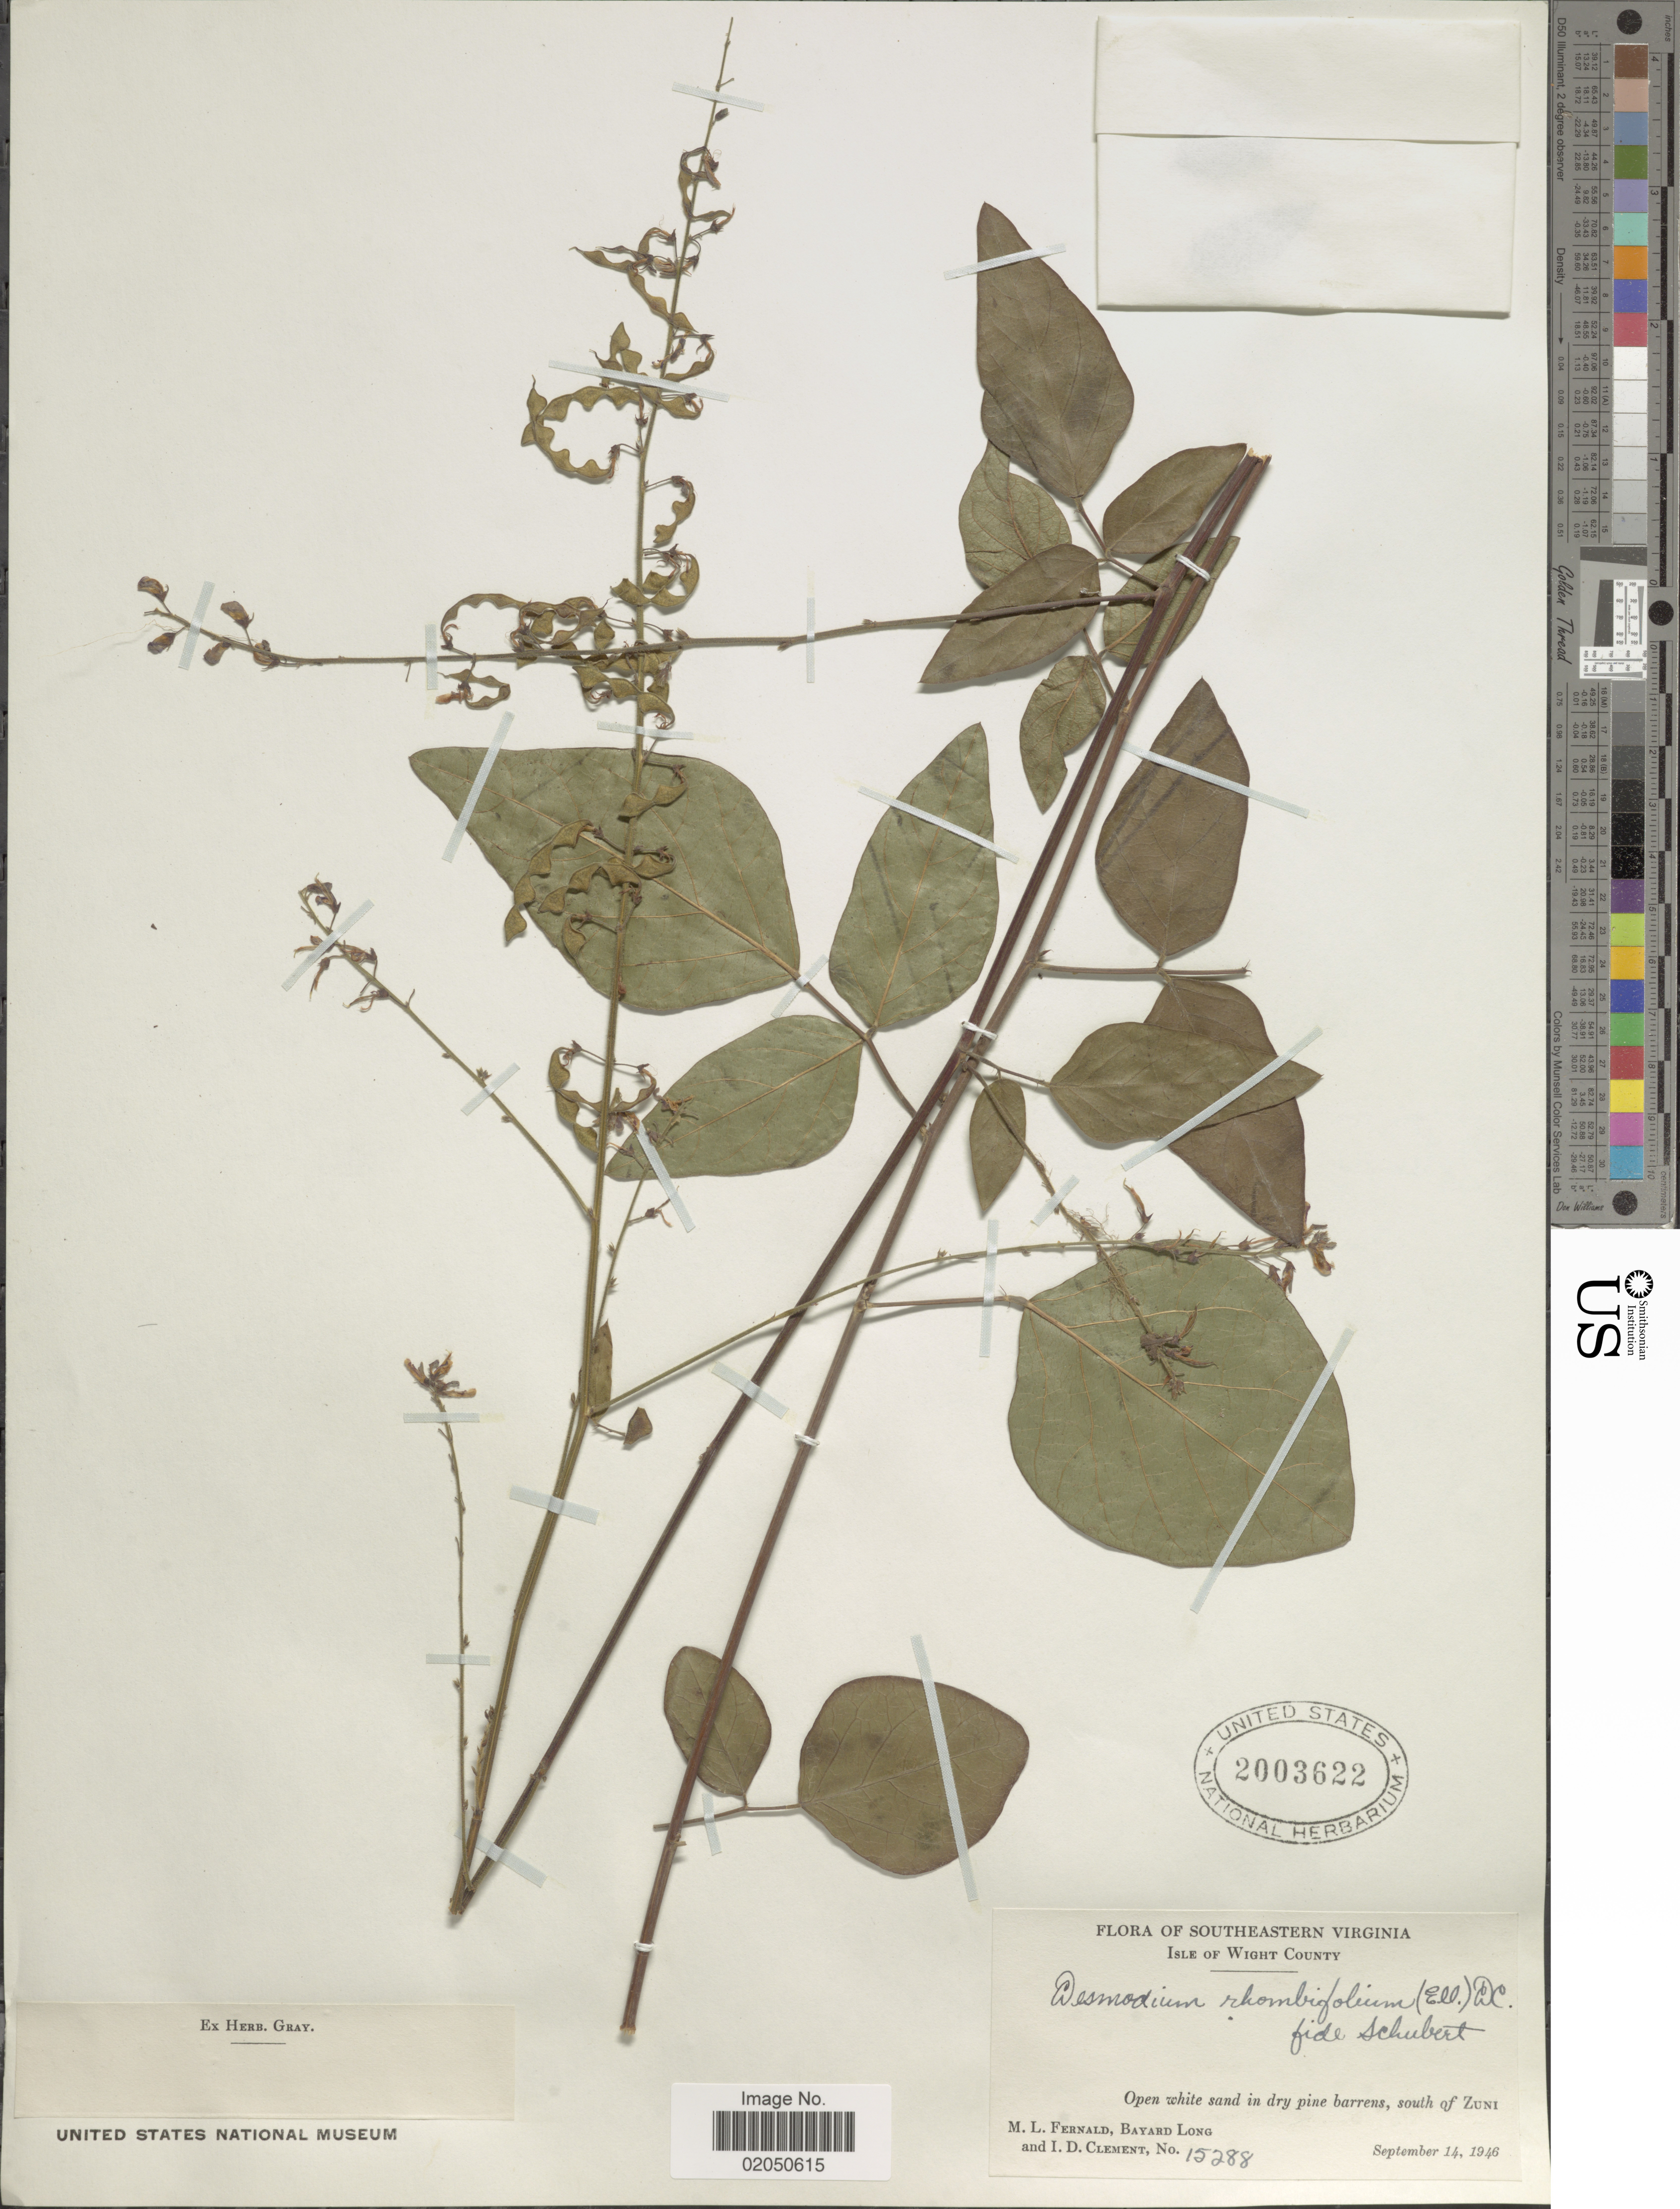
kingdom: Plantae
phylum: Tracheophyta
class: Magnoliopsida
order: Fabales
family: Fabaceae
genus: Desmodium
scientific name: Desmodium fernaldii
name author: B.G. Schub.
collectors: M. L. Fernald, B. Long & I. Clement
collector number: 15288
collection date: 1946-09-14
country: United States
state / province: Virginia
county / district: Isle of Wight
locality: Southeastern Virginia, Isle of Wight County, south of Zuni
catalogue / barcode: US 2003622